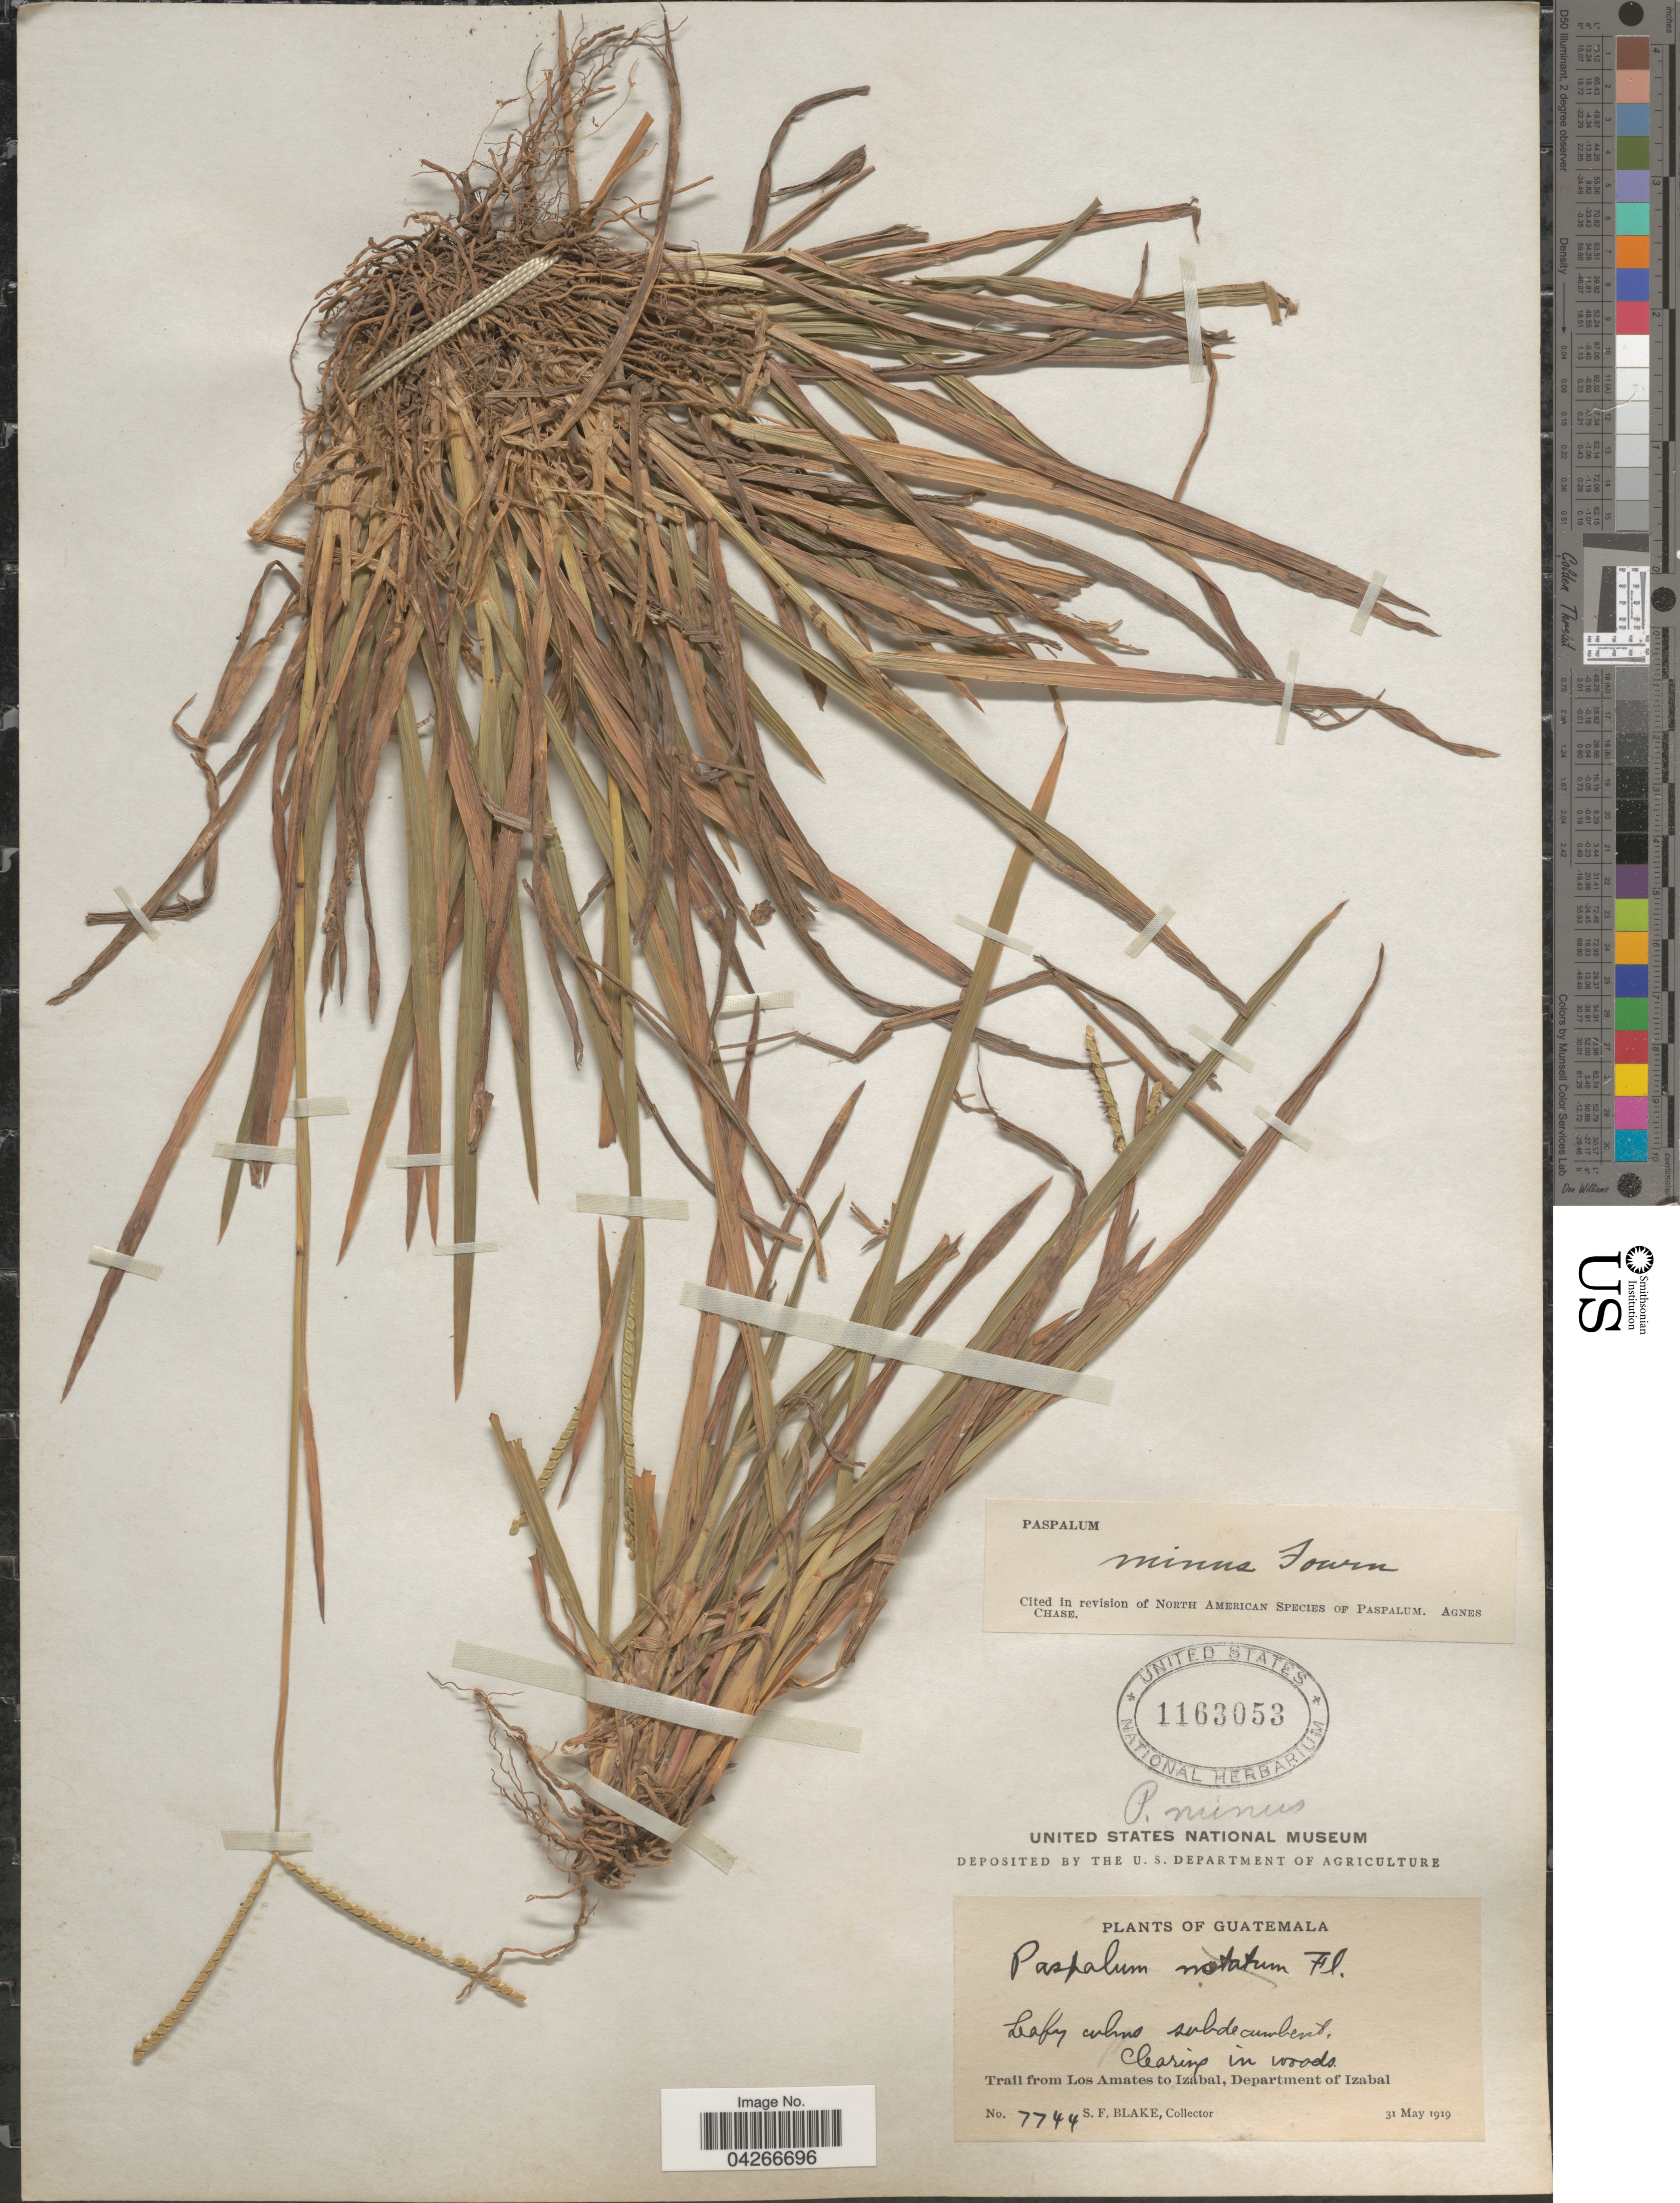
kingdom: Plantae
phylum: Tracheophyta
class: Liliopsida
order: Poales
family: Poaceae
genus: Paspalum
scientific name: Paspalum minus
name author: E. Fourn.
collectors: S. Blake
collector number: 7744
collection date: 1919-05-31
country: Guatemala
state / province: Izabal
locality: Trail from Los Amates to Izabal, Department of Izabal.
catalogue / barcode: US 1163053